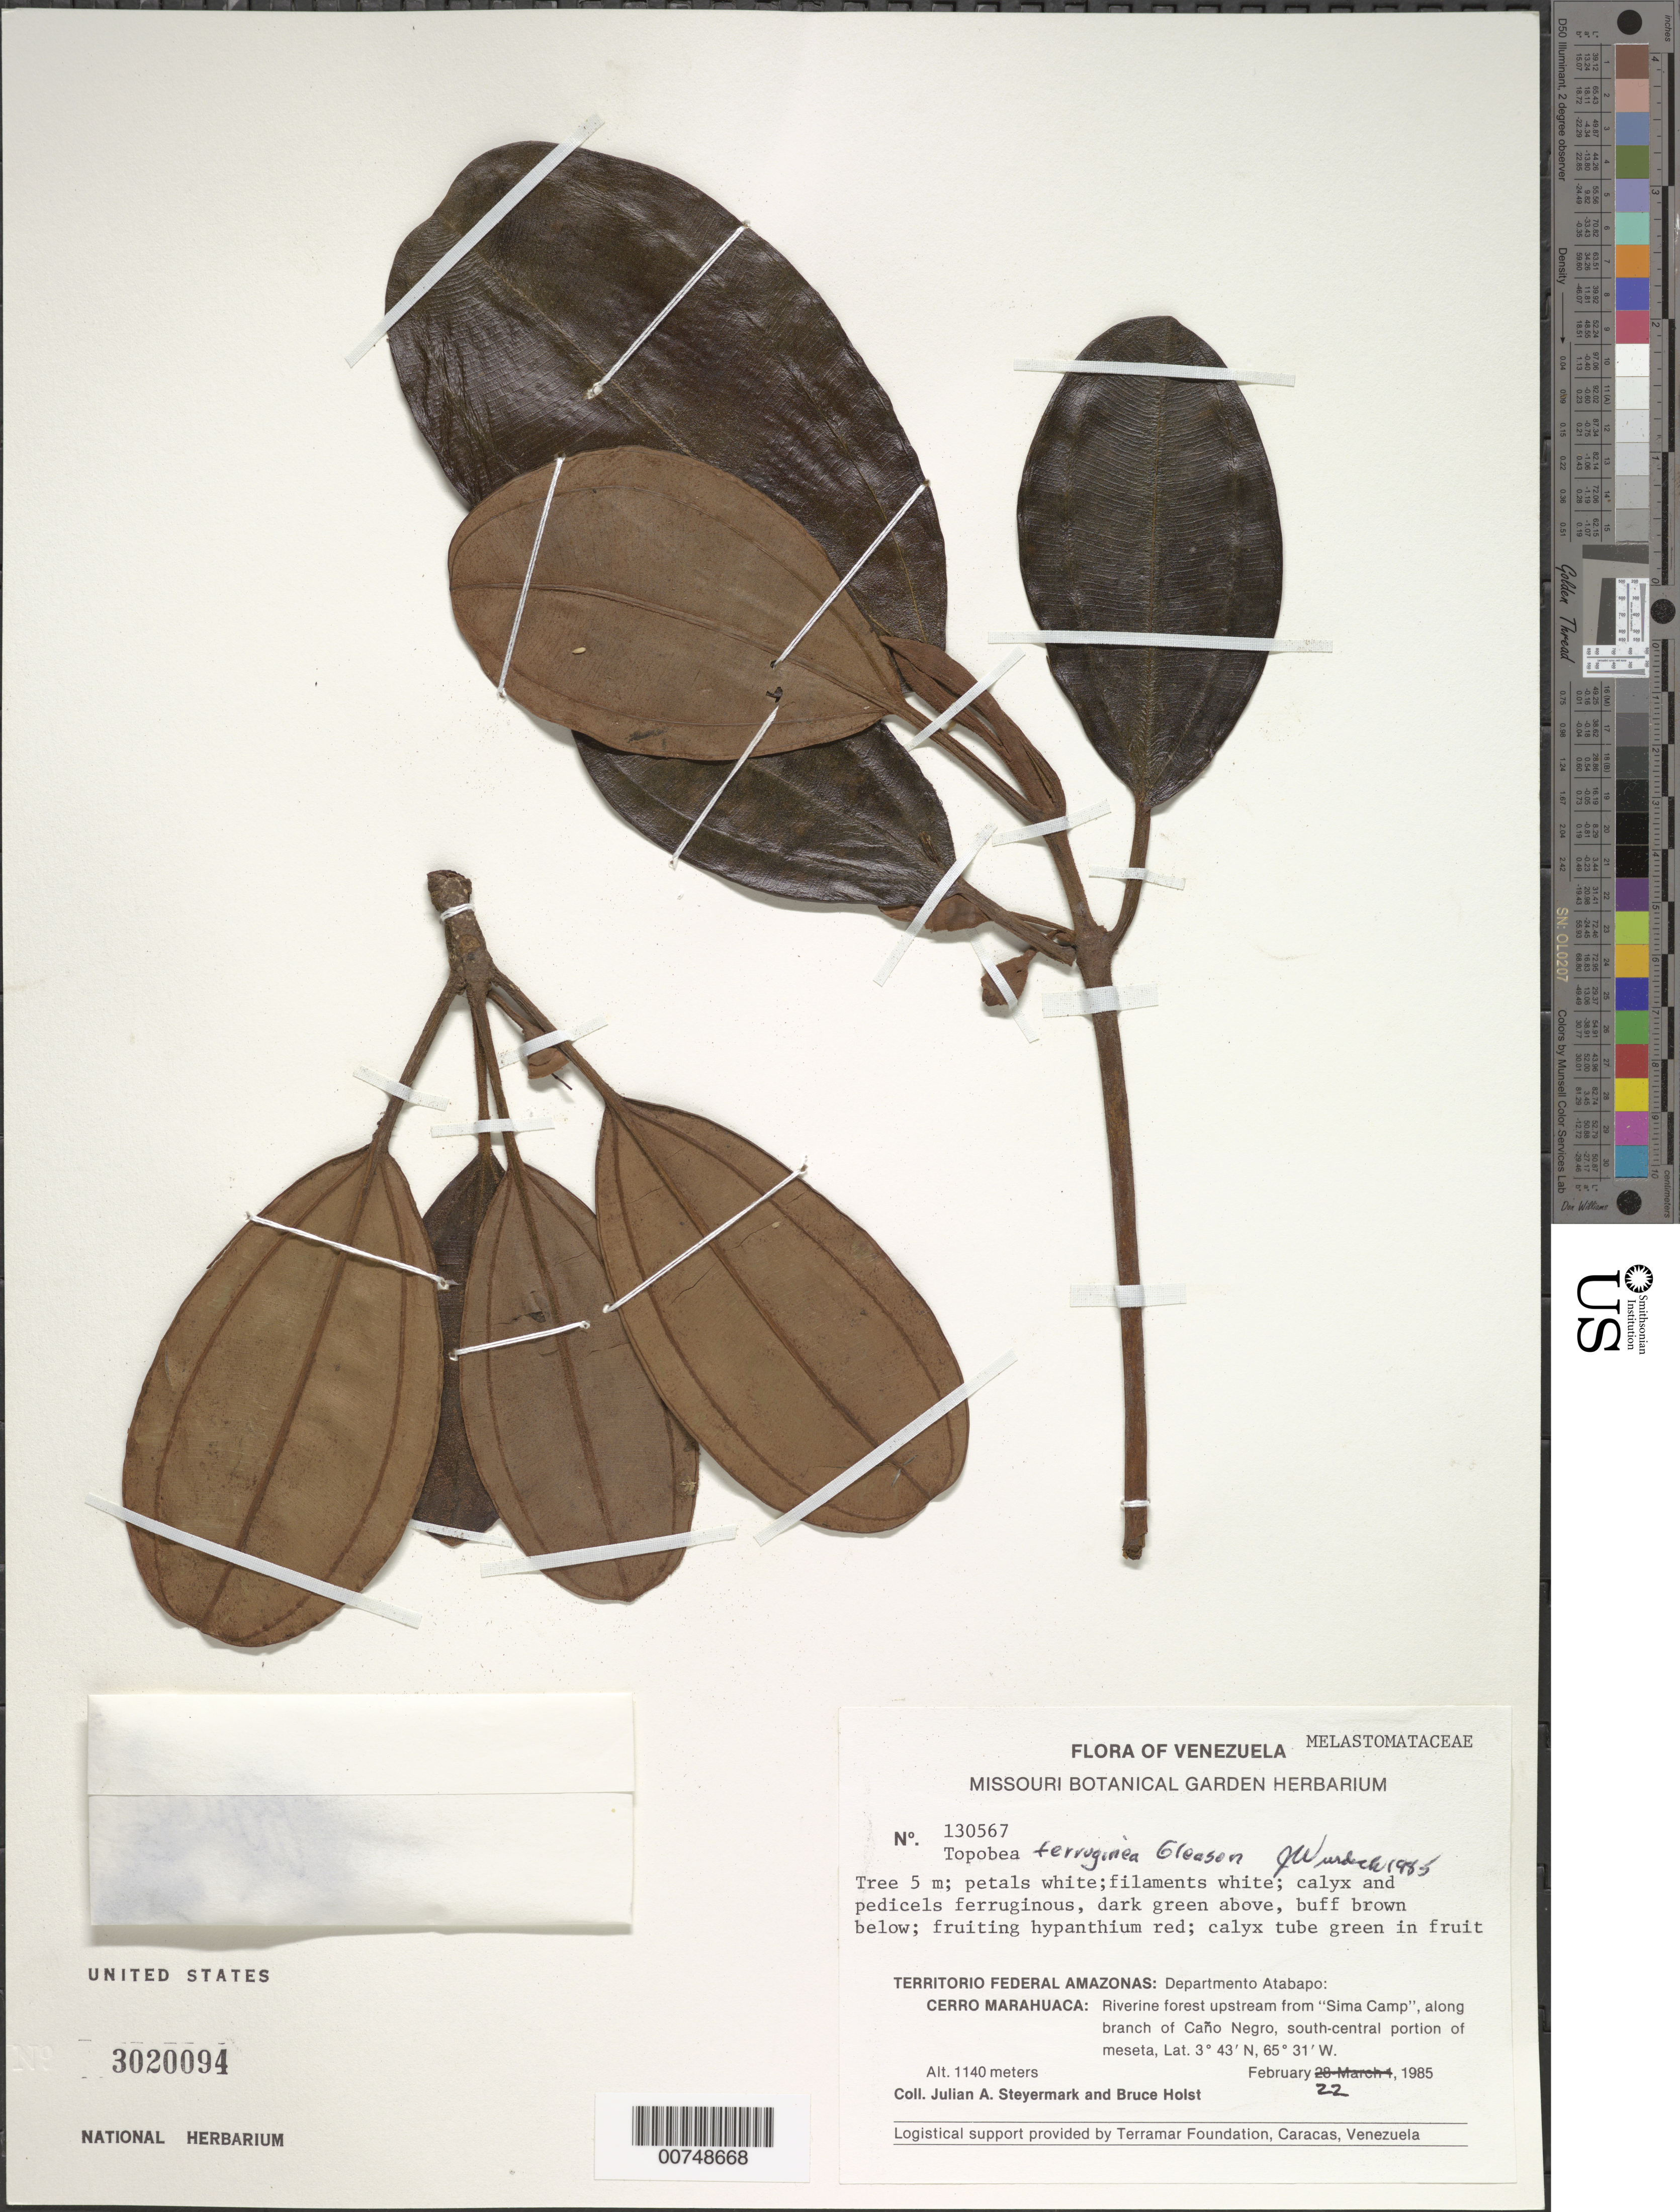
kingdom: Plantae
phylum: Tracheophyta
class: Magnoliopsida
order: Myrtales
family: Melastomataceae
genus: Topobea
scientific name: Topobea ferruginea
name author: Gleason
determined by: Wurdack, John J., (US), US (UNITED STATES)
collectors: J. Steyermark & B. Holst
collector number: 130567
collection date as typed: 21-Feb-85 to 24-Feb-85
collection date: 1985-02-21/1985-02-24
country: Venezuela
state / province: Amazonas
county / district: Atabapo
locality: Caño Negro, upstream from "Sima Camp", along branch of Caño Negro, south-central portion of meseta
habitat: Riverine forest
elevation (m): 1140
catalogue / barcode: US 3020094